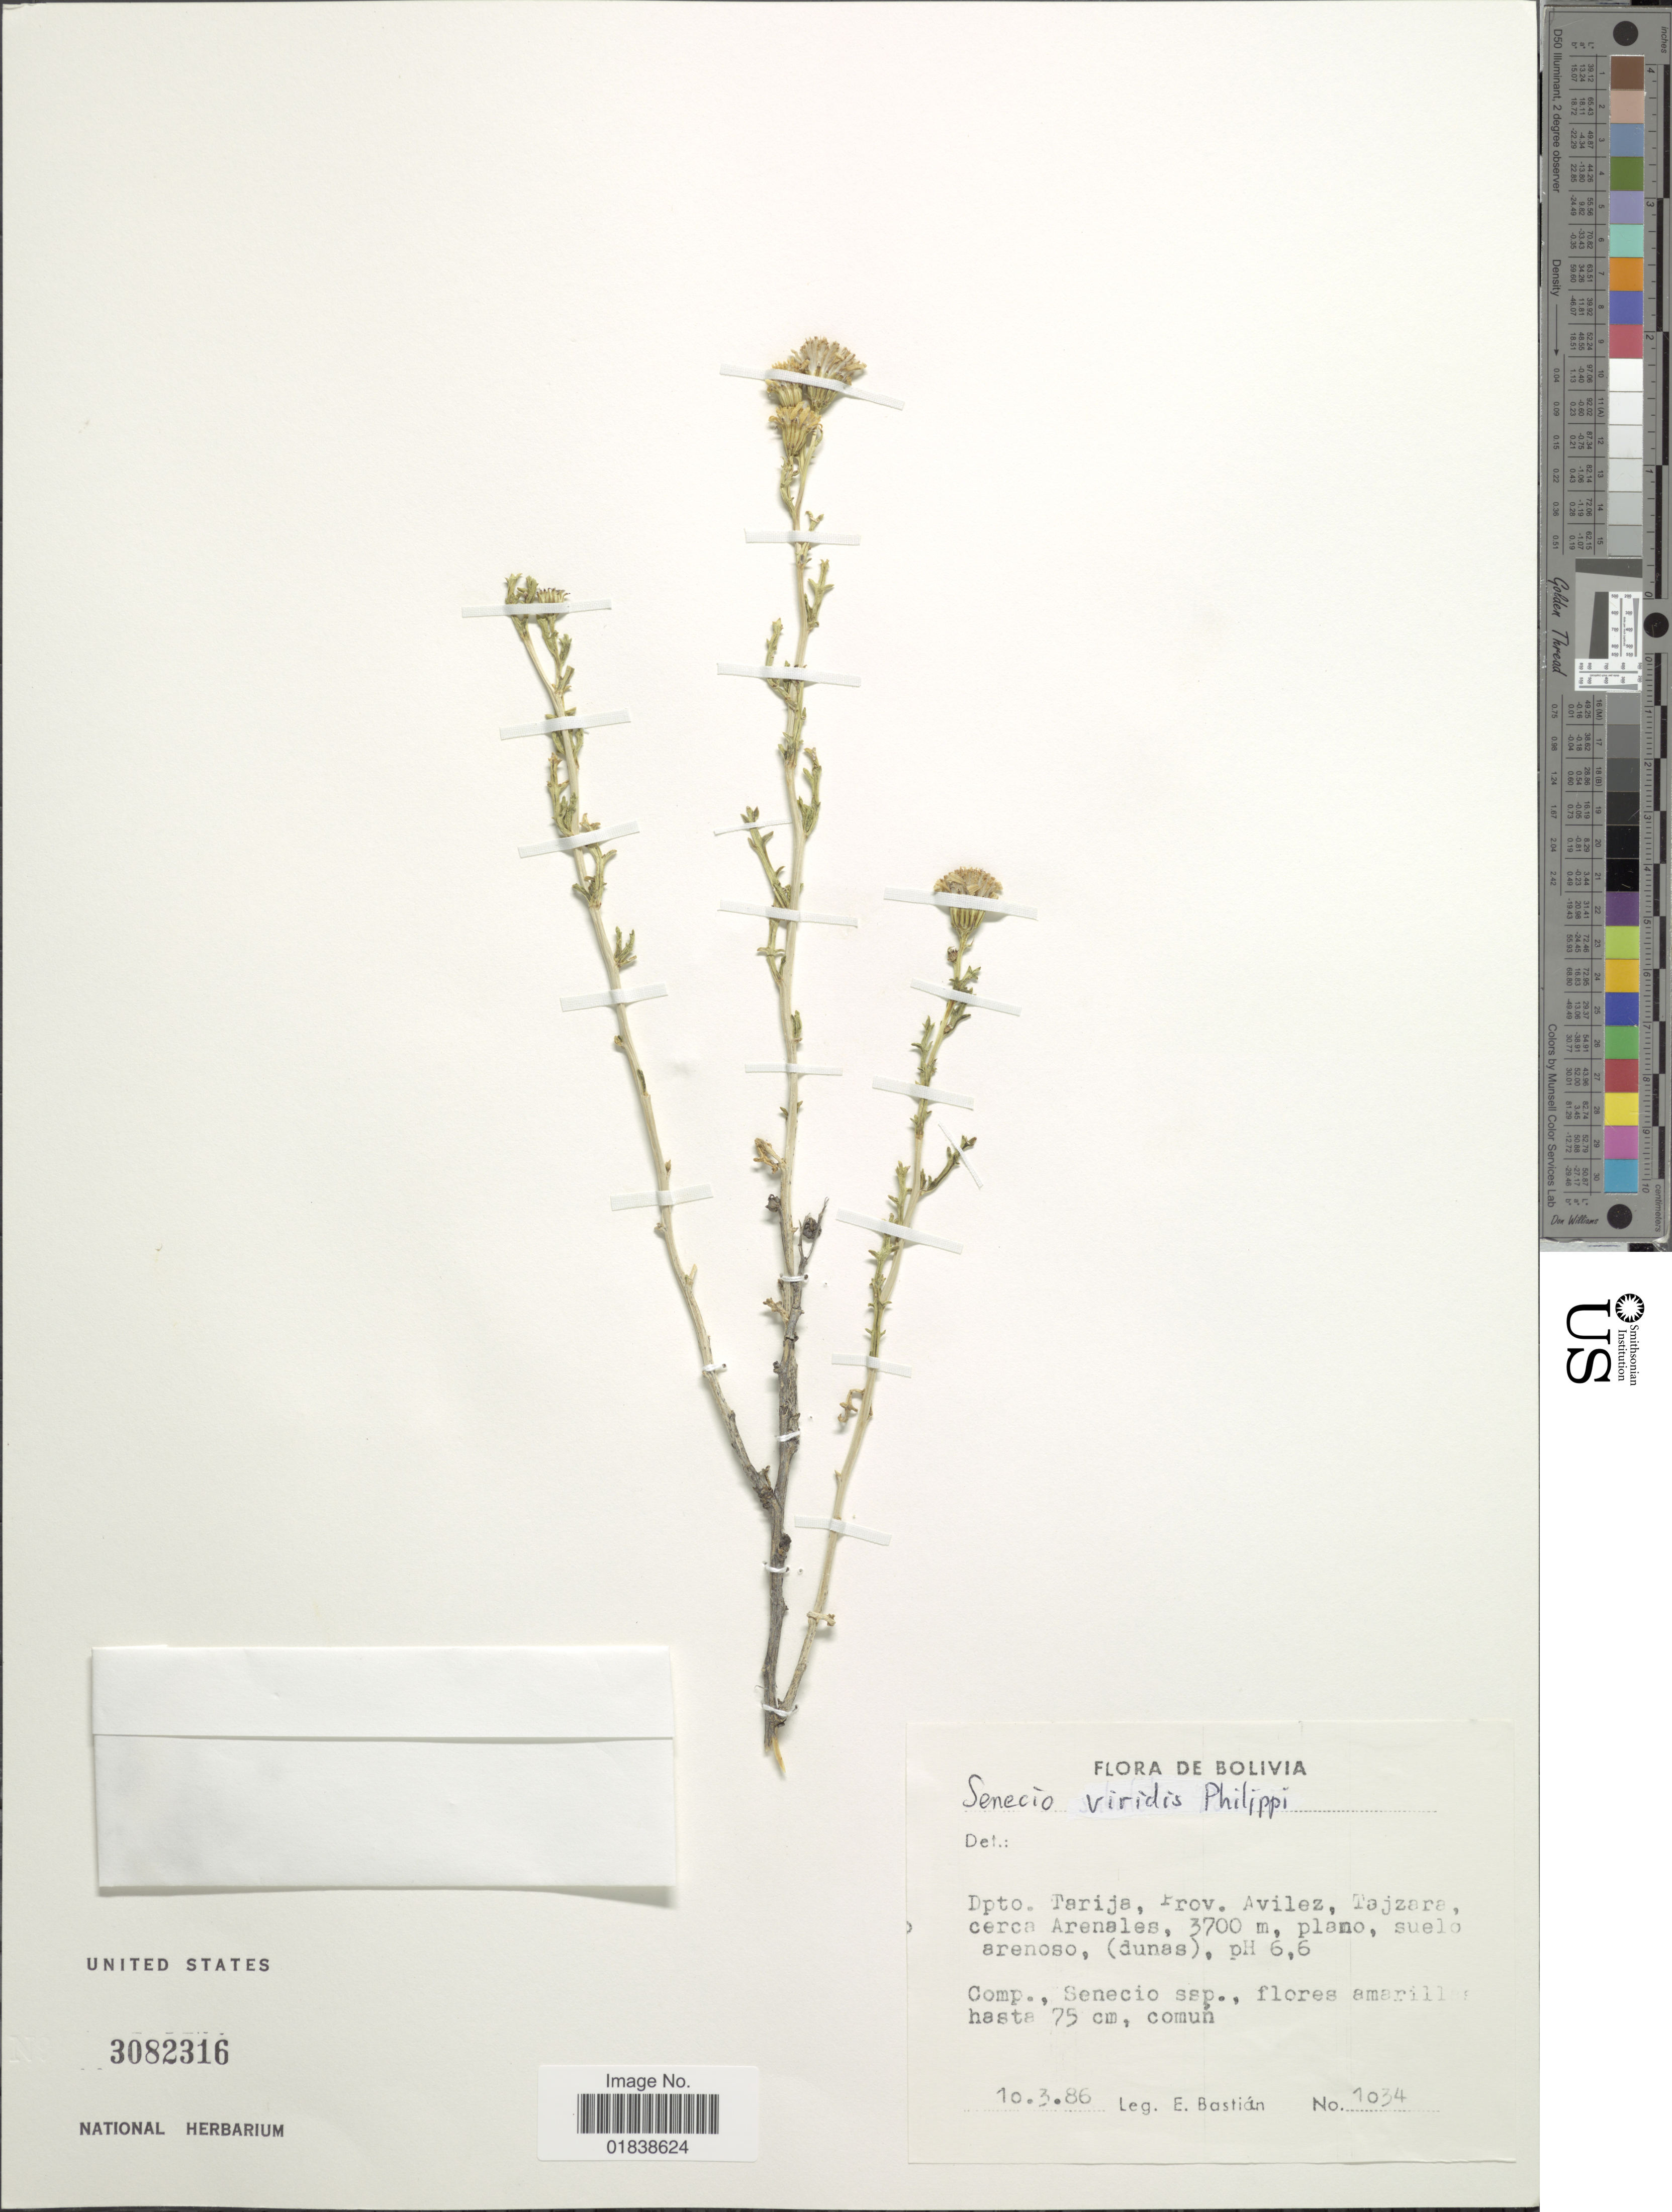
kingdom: Plantae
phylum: Tracheophyta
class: Magnoliopsida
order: Asterales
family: Asteraceae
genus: Senecio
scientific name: Senecio viridis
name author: Phil.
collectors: E. Bastian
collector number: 1034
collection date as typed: Transcribed d/m/y: 10/3/86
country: Bolivia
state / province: Tarija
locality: Prov. Avilez, Tajzara cerca Arenales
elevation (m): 3700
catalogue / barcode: US 3082316